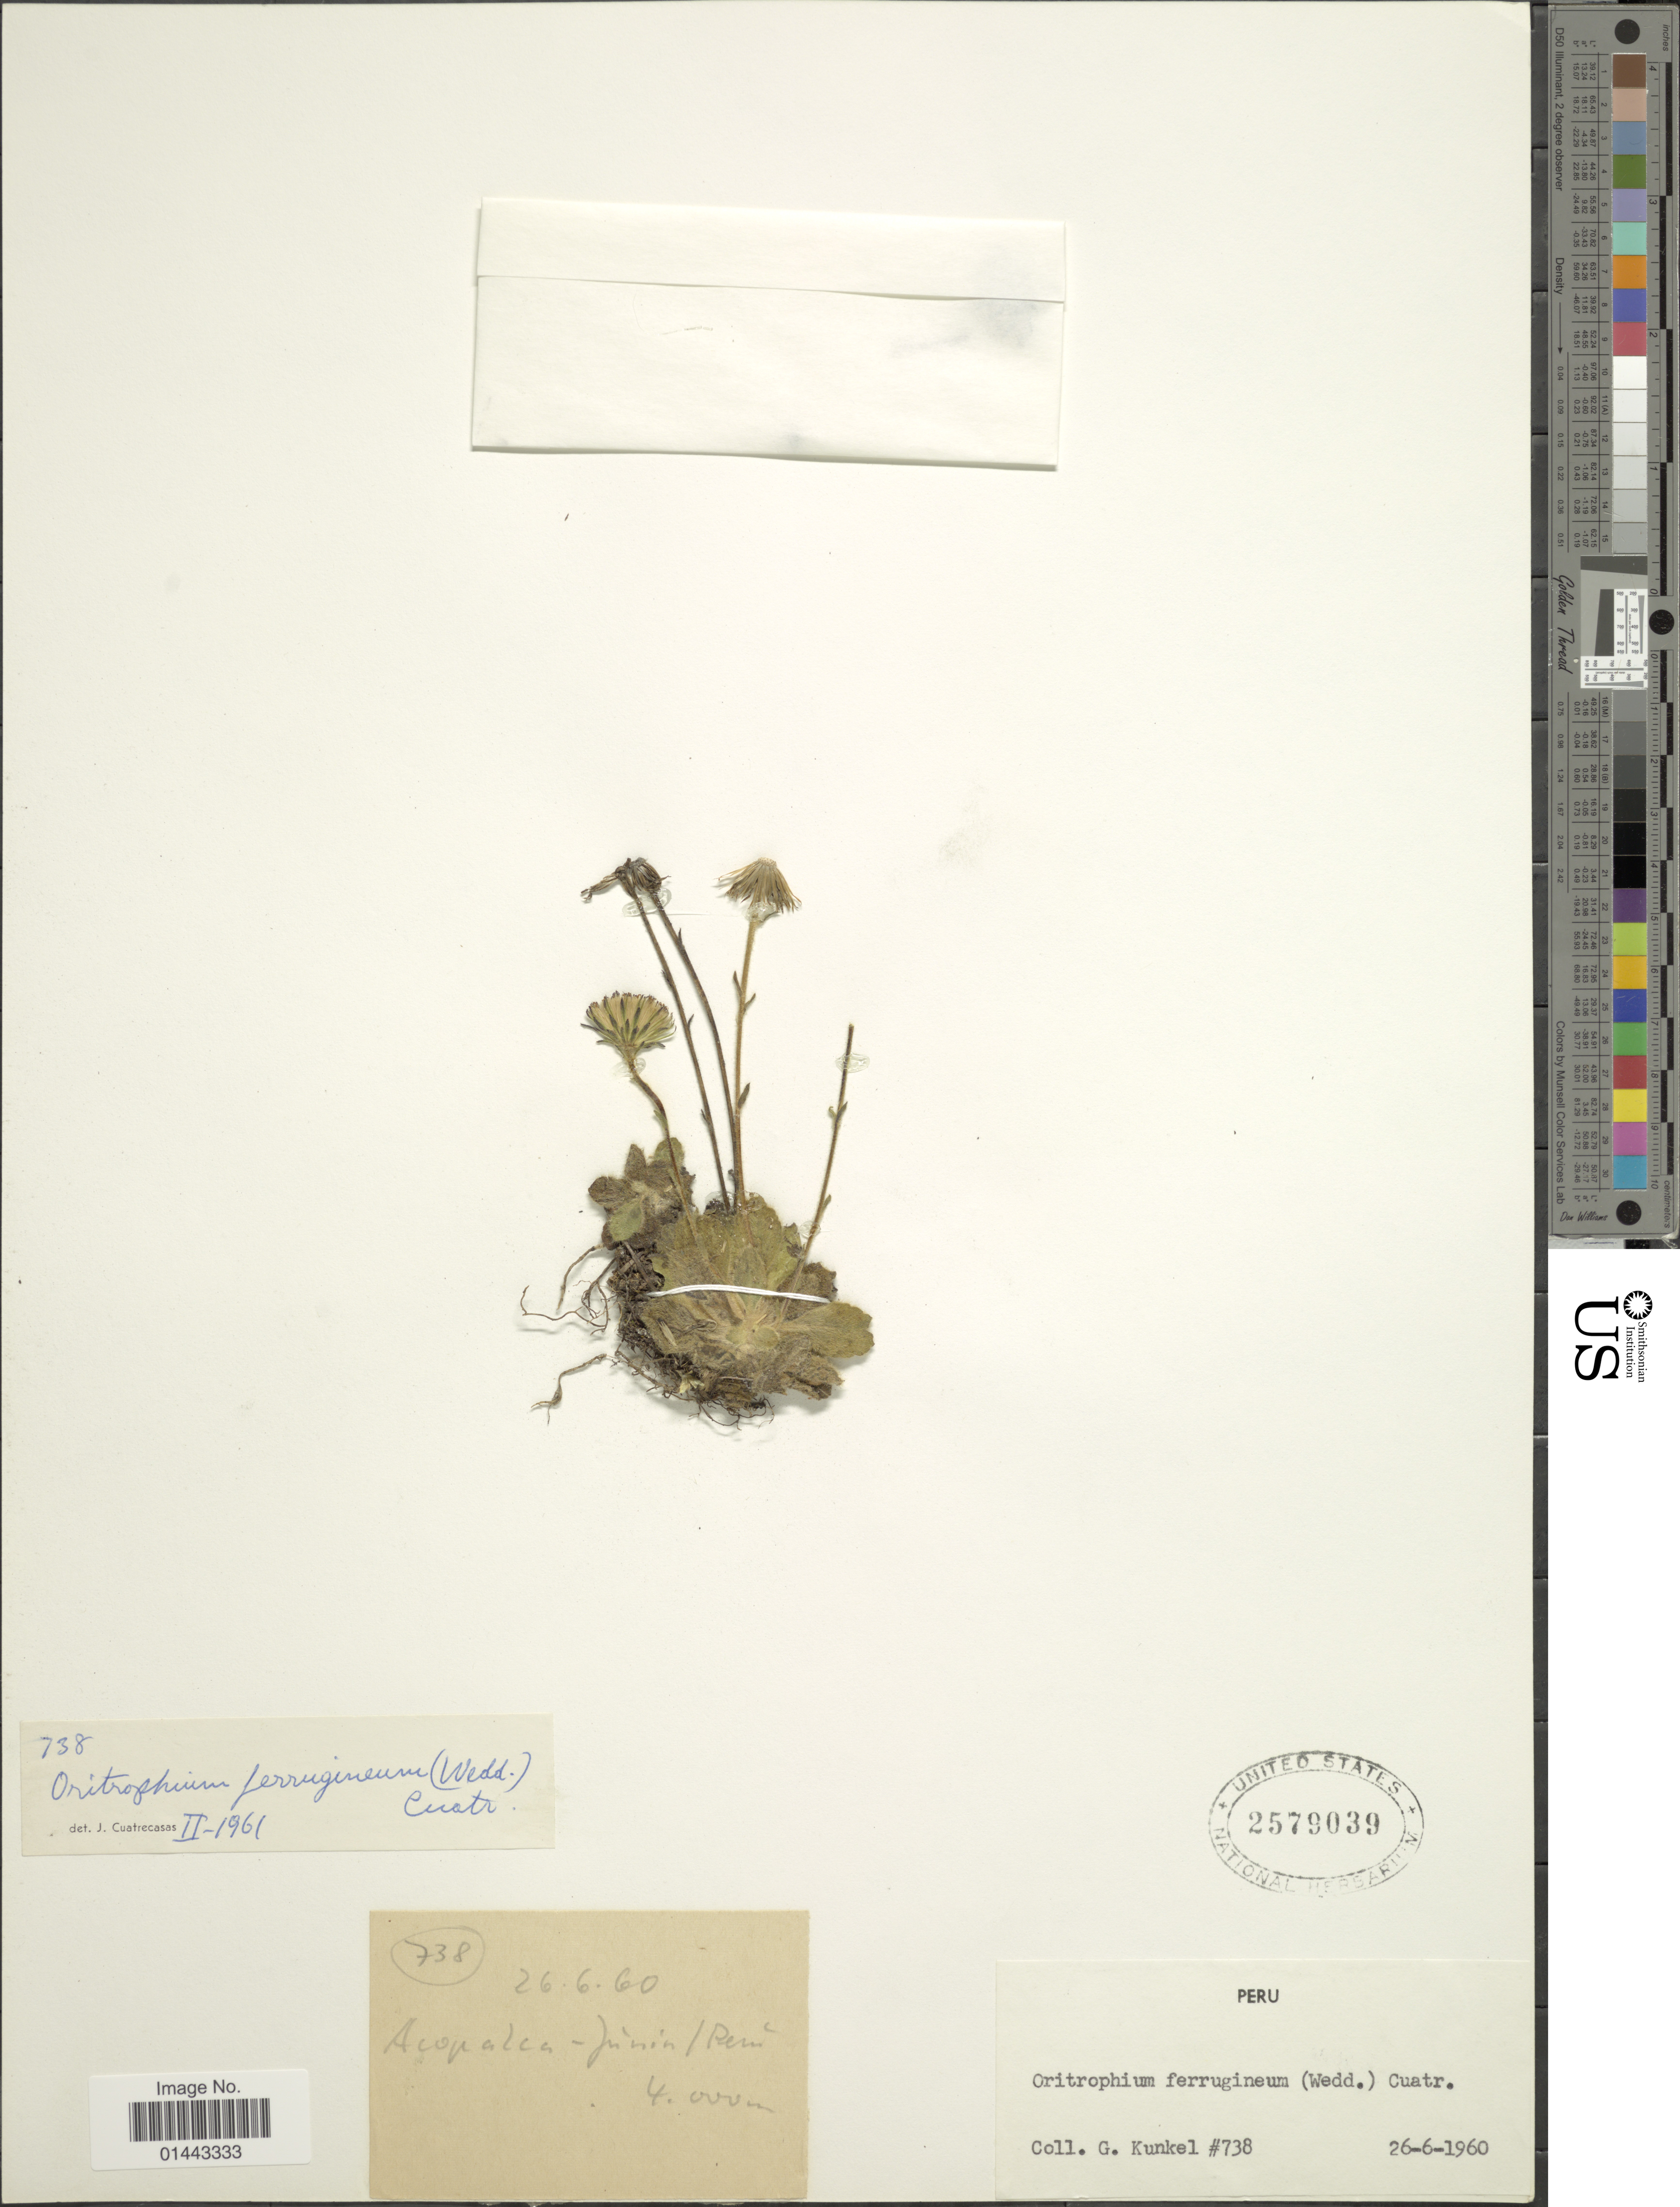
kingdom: Plantae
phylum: Tracheophyta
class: Magnoliopsida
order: Asterales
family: Asteraceae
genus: Oritrophium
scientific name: Oritrophium ferrugineum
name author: (Wedd.) Cuatrec.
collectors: G. Kunkel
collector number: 738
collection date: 1960-06-26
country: Peru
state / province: Junín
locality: Acopalca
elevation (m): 4000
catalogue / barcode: US 2579039